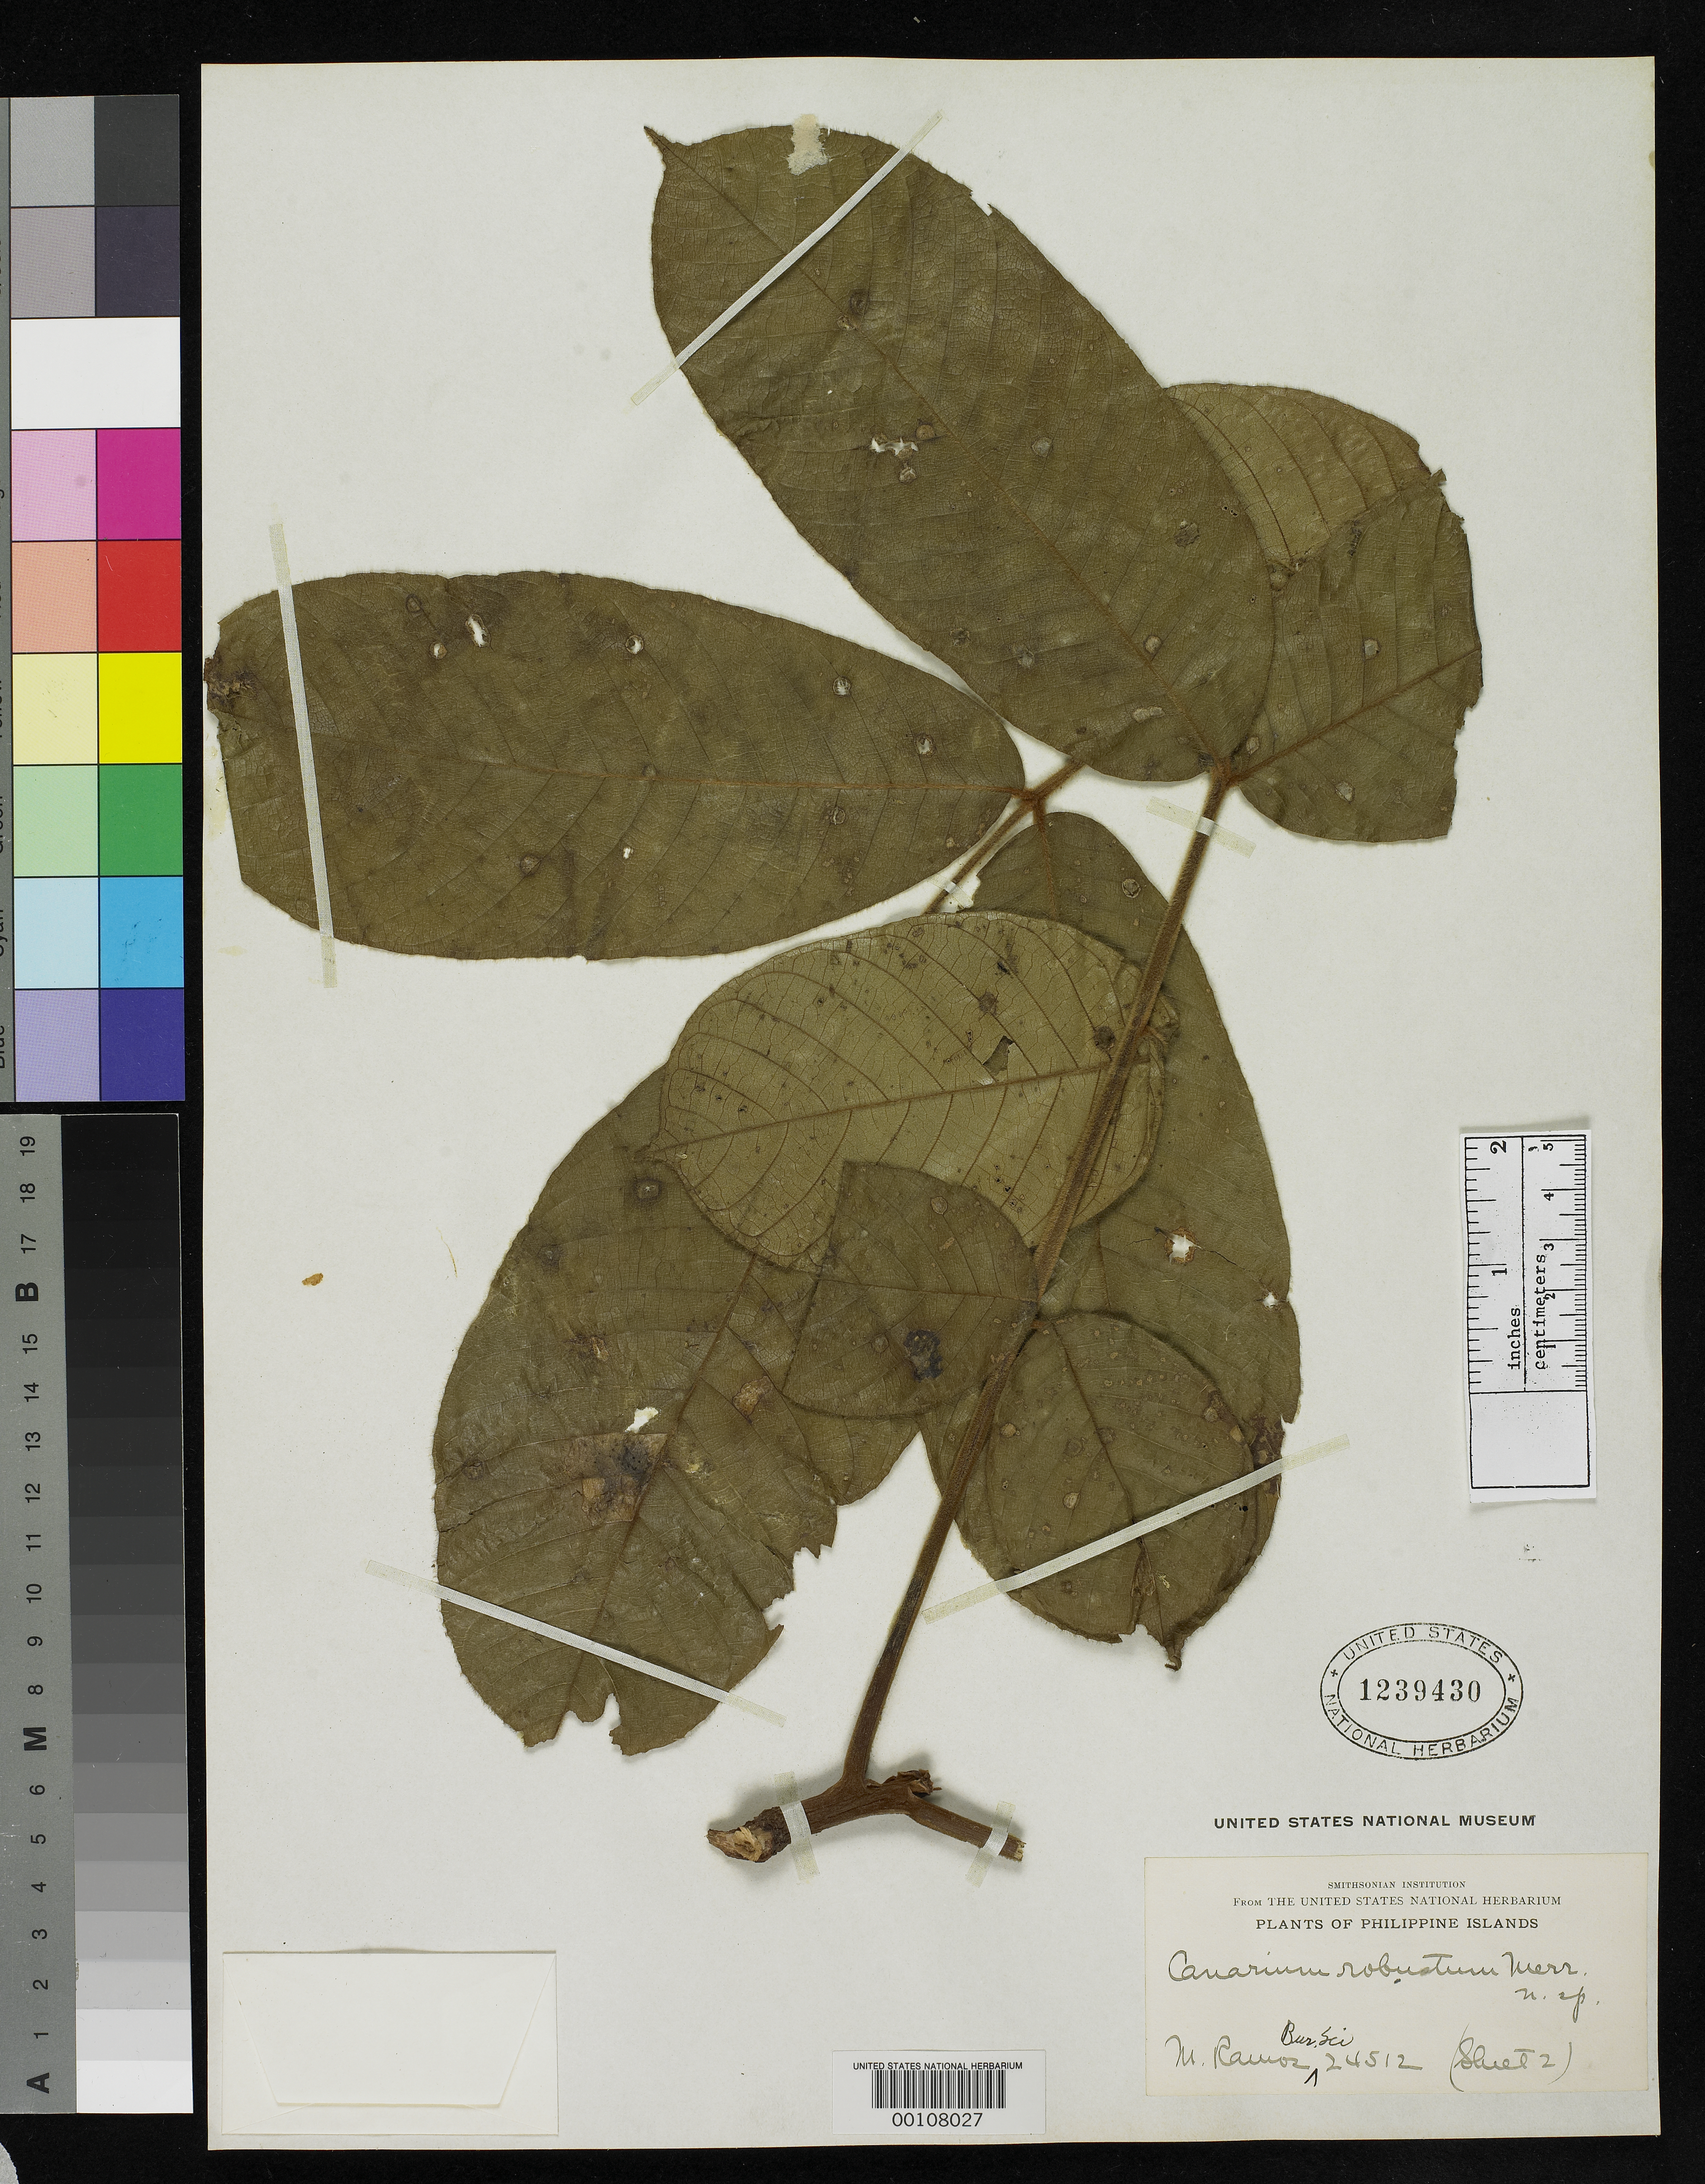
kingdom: Plantae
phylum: Tracheophyta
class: Magnoliopsida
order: Sapindales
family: Burseraceae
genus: Canarium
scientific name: Canarium robustum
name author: Merr.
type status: Isotype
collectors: M. Ramos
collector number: Bur. Sci. 24512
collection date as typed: Feb 1916 to -- Mar 1916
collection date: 1916-02/1916-03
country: Philippines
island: Samar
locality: Catubig River.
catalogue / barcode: US 1239430